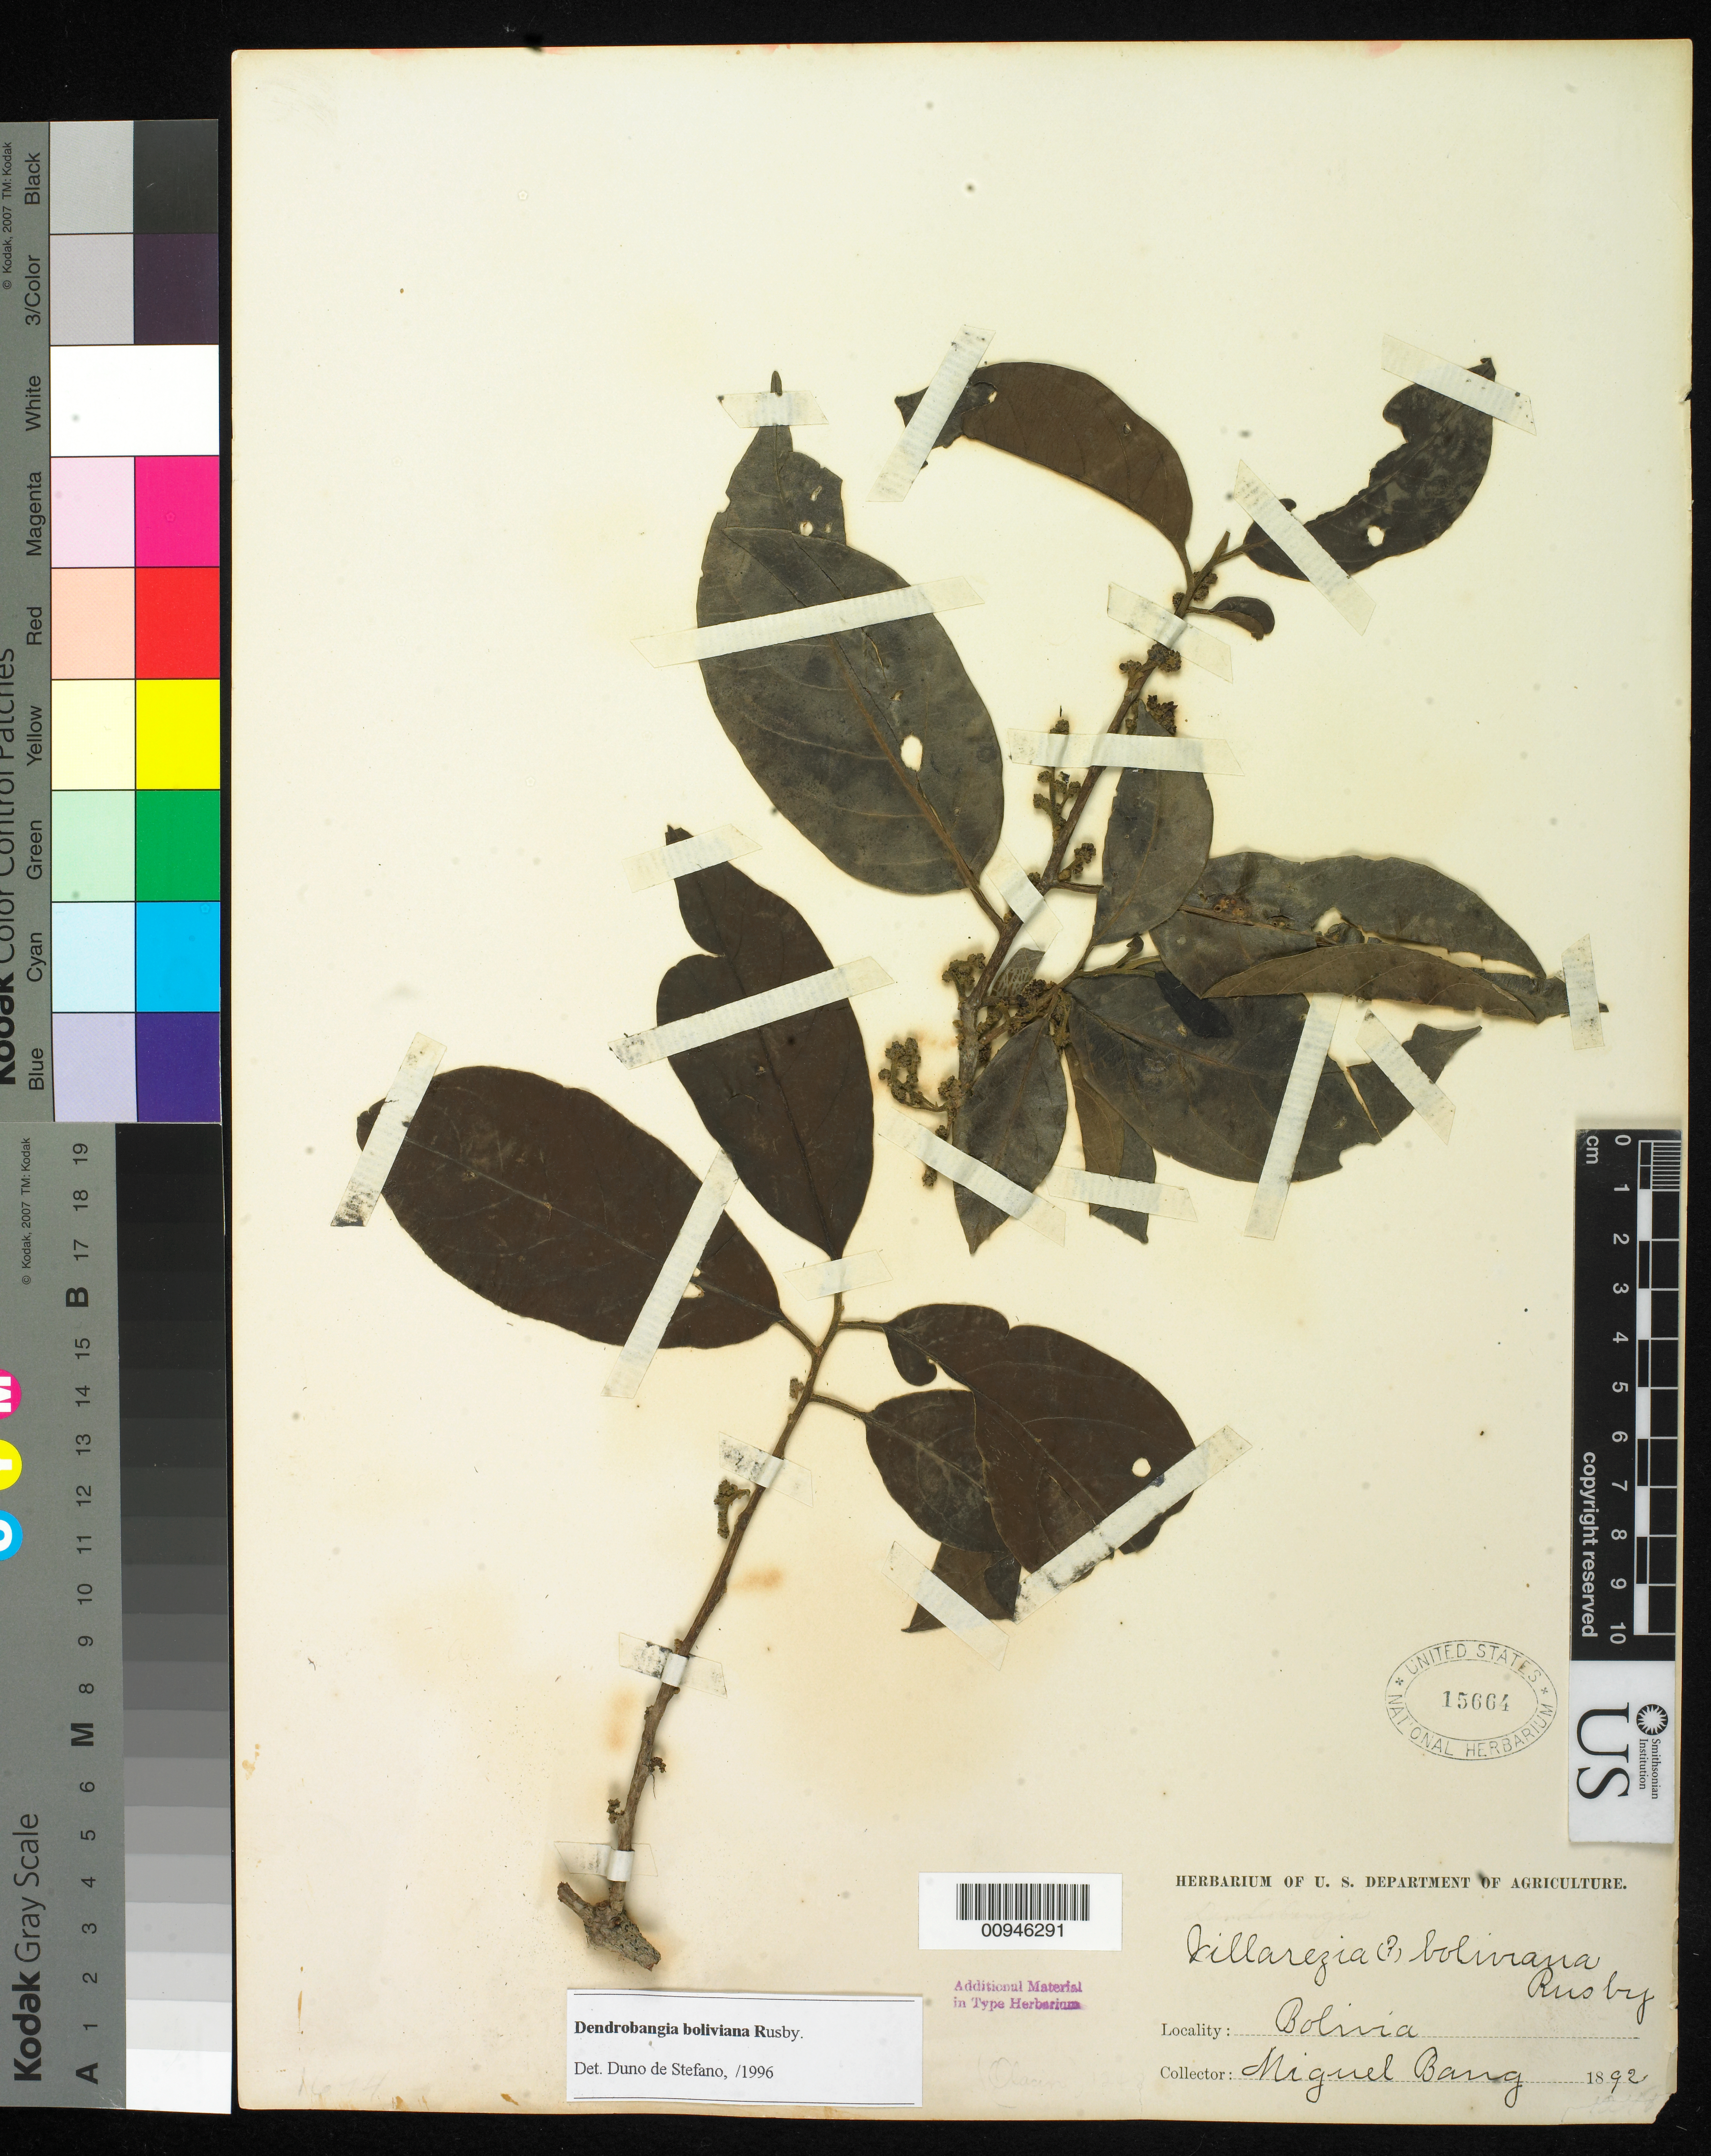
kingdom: Plantae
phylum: Tracheophyta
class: Magnoliopsida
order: Metteniusales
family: Metteniusaceae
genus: Dendrobangia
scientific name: Dendrobangia boliviana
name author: Rusby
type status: Type Collection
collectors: M. Bang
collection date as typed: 1892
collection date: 1892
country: Bolivia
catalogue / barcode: US 15664